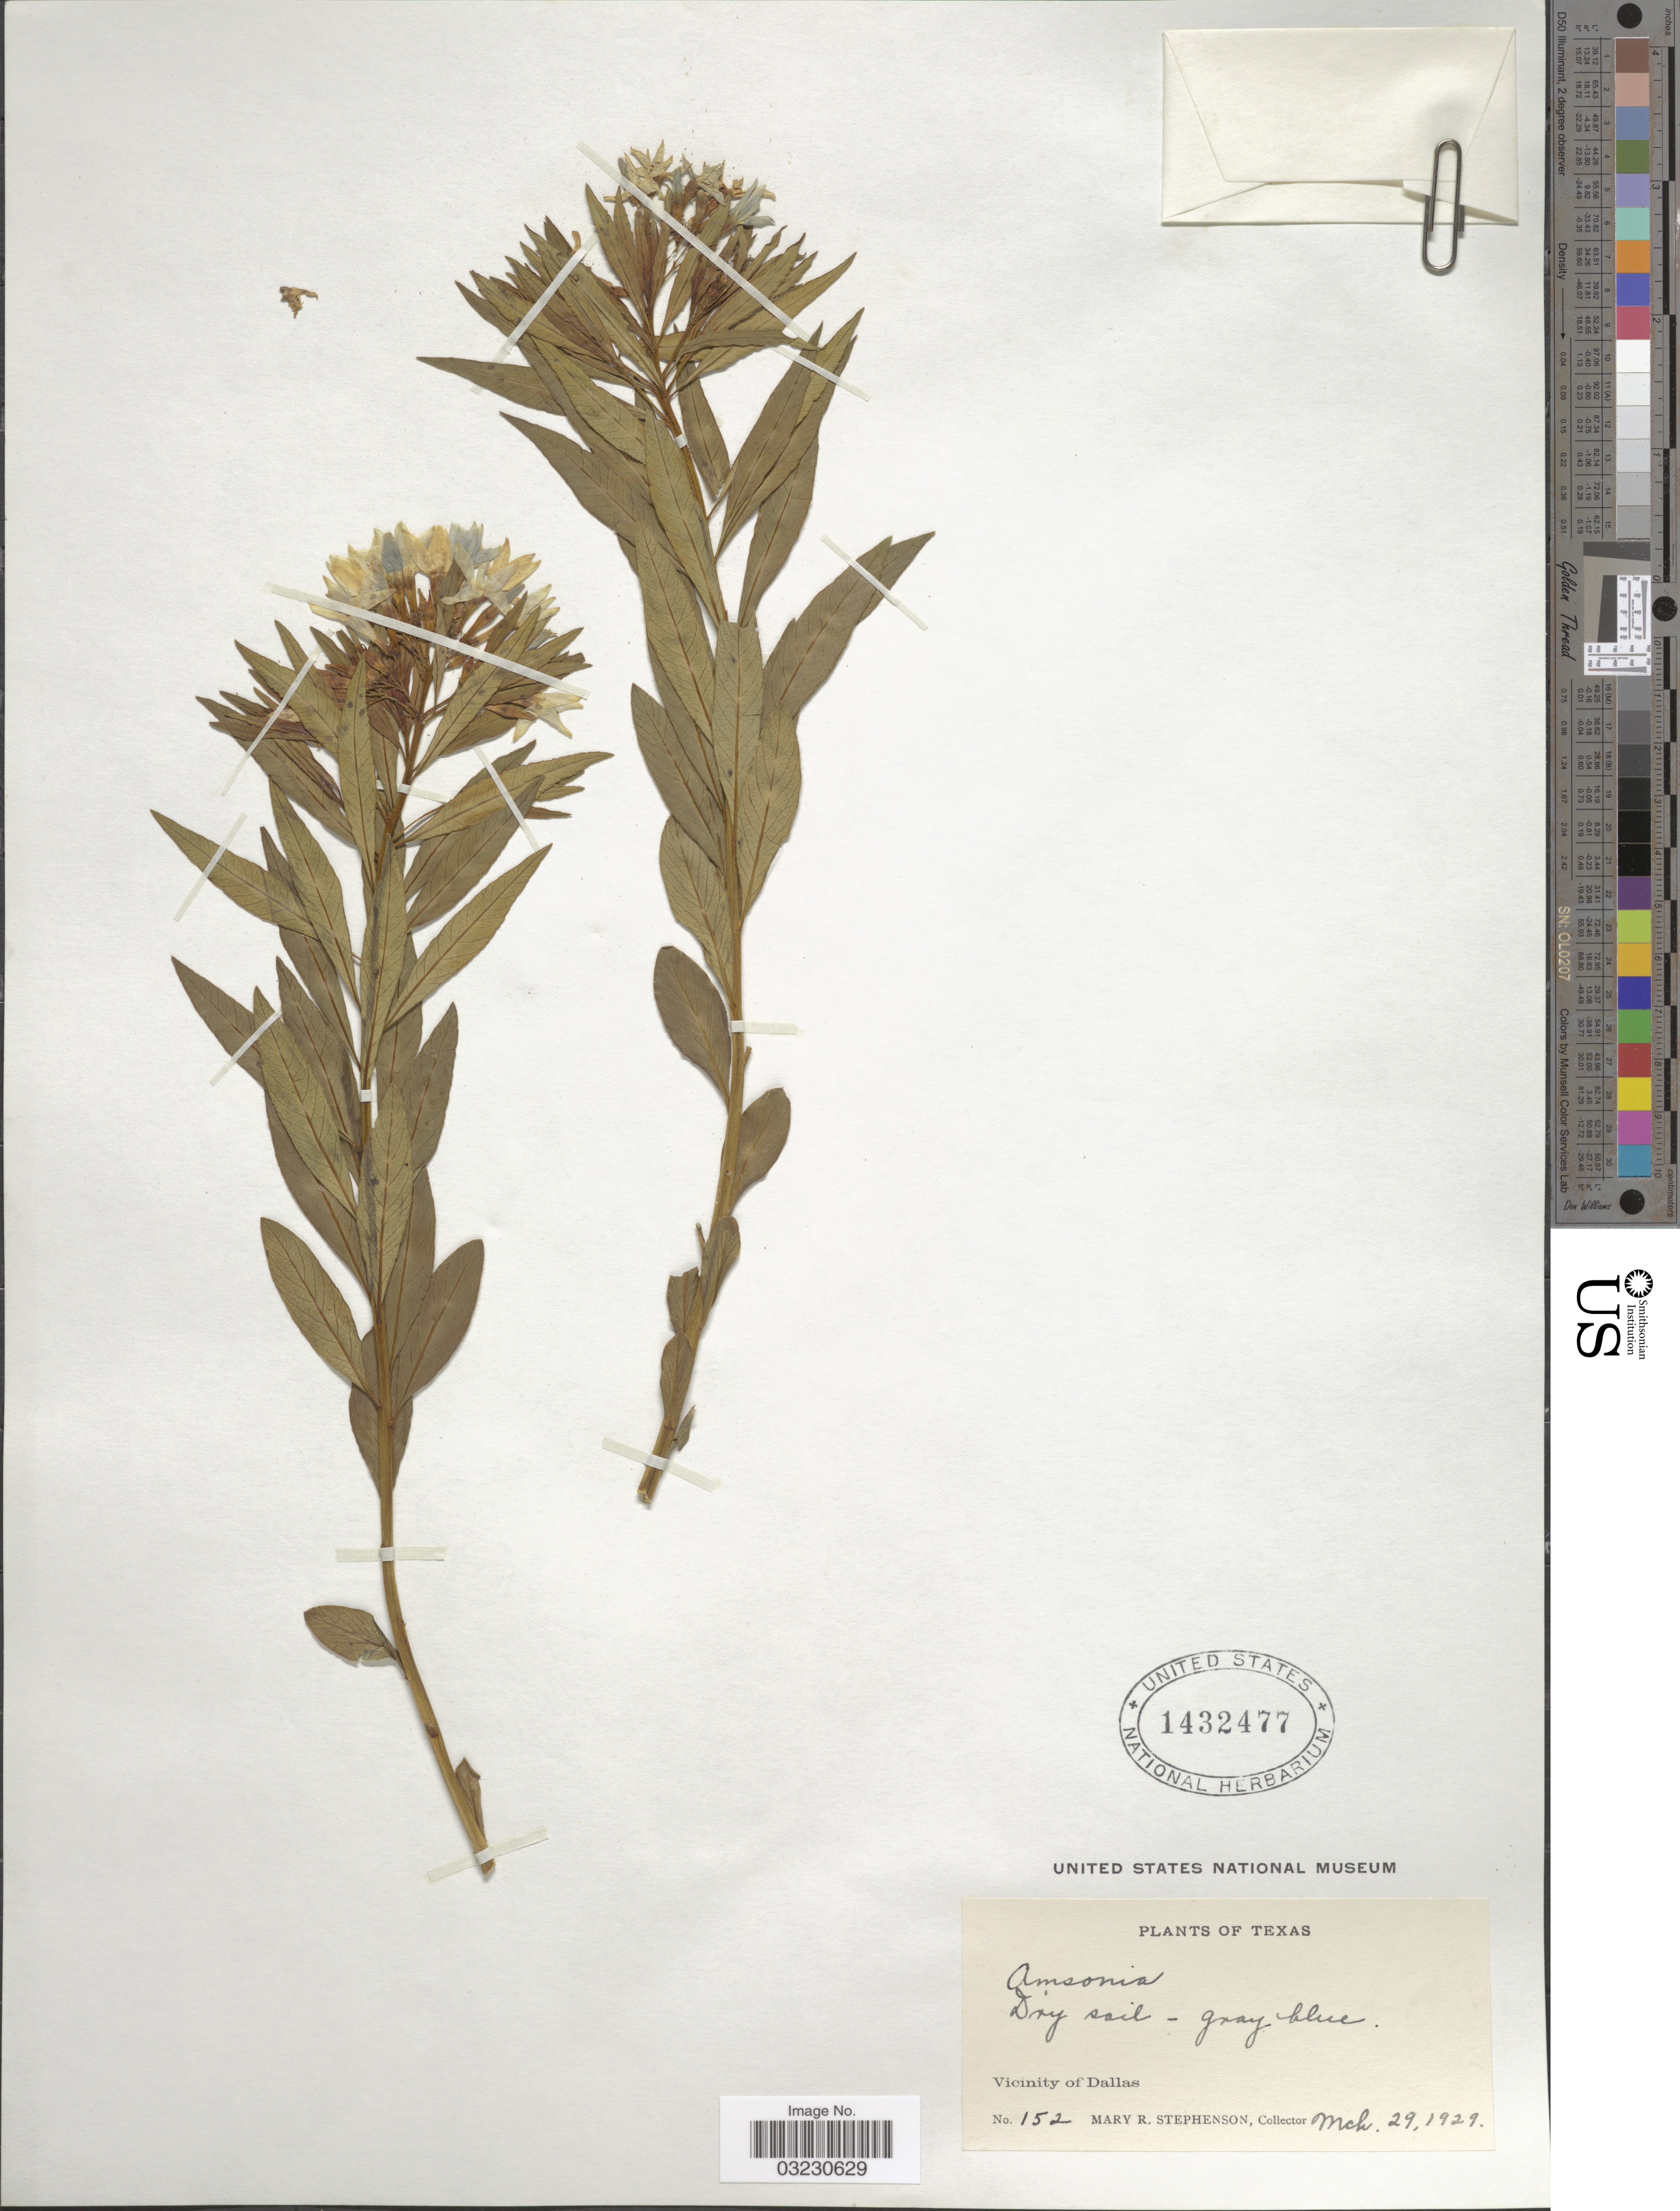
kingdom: Plantae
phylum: Tracheophyta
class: Magnoliopsida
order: Gentianales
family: Apocynaceae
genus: Amsonia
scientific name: Amsonia tenuifolia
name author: (Raf.) R.A. Harper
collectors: M. Stephenson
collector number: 152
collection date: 1929-03-29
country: United States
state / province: Texas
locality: Vicinity of Dallas.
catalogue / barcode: US 1432477